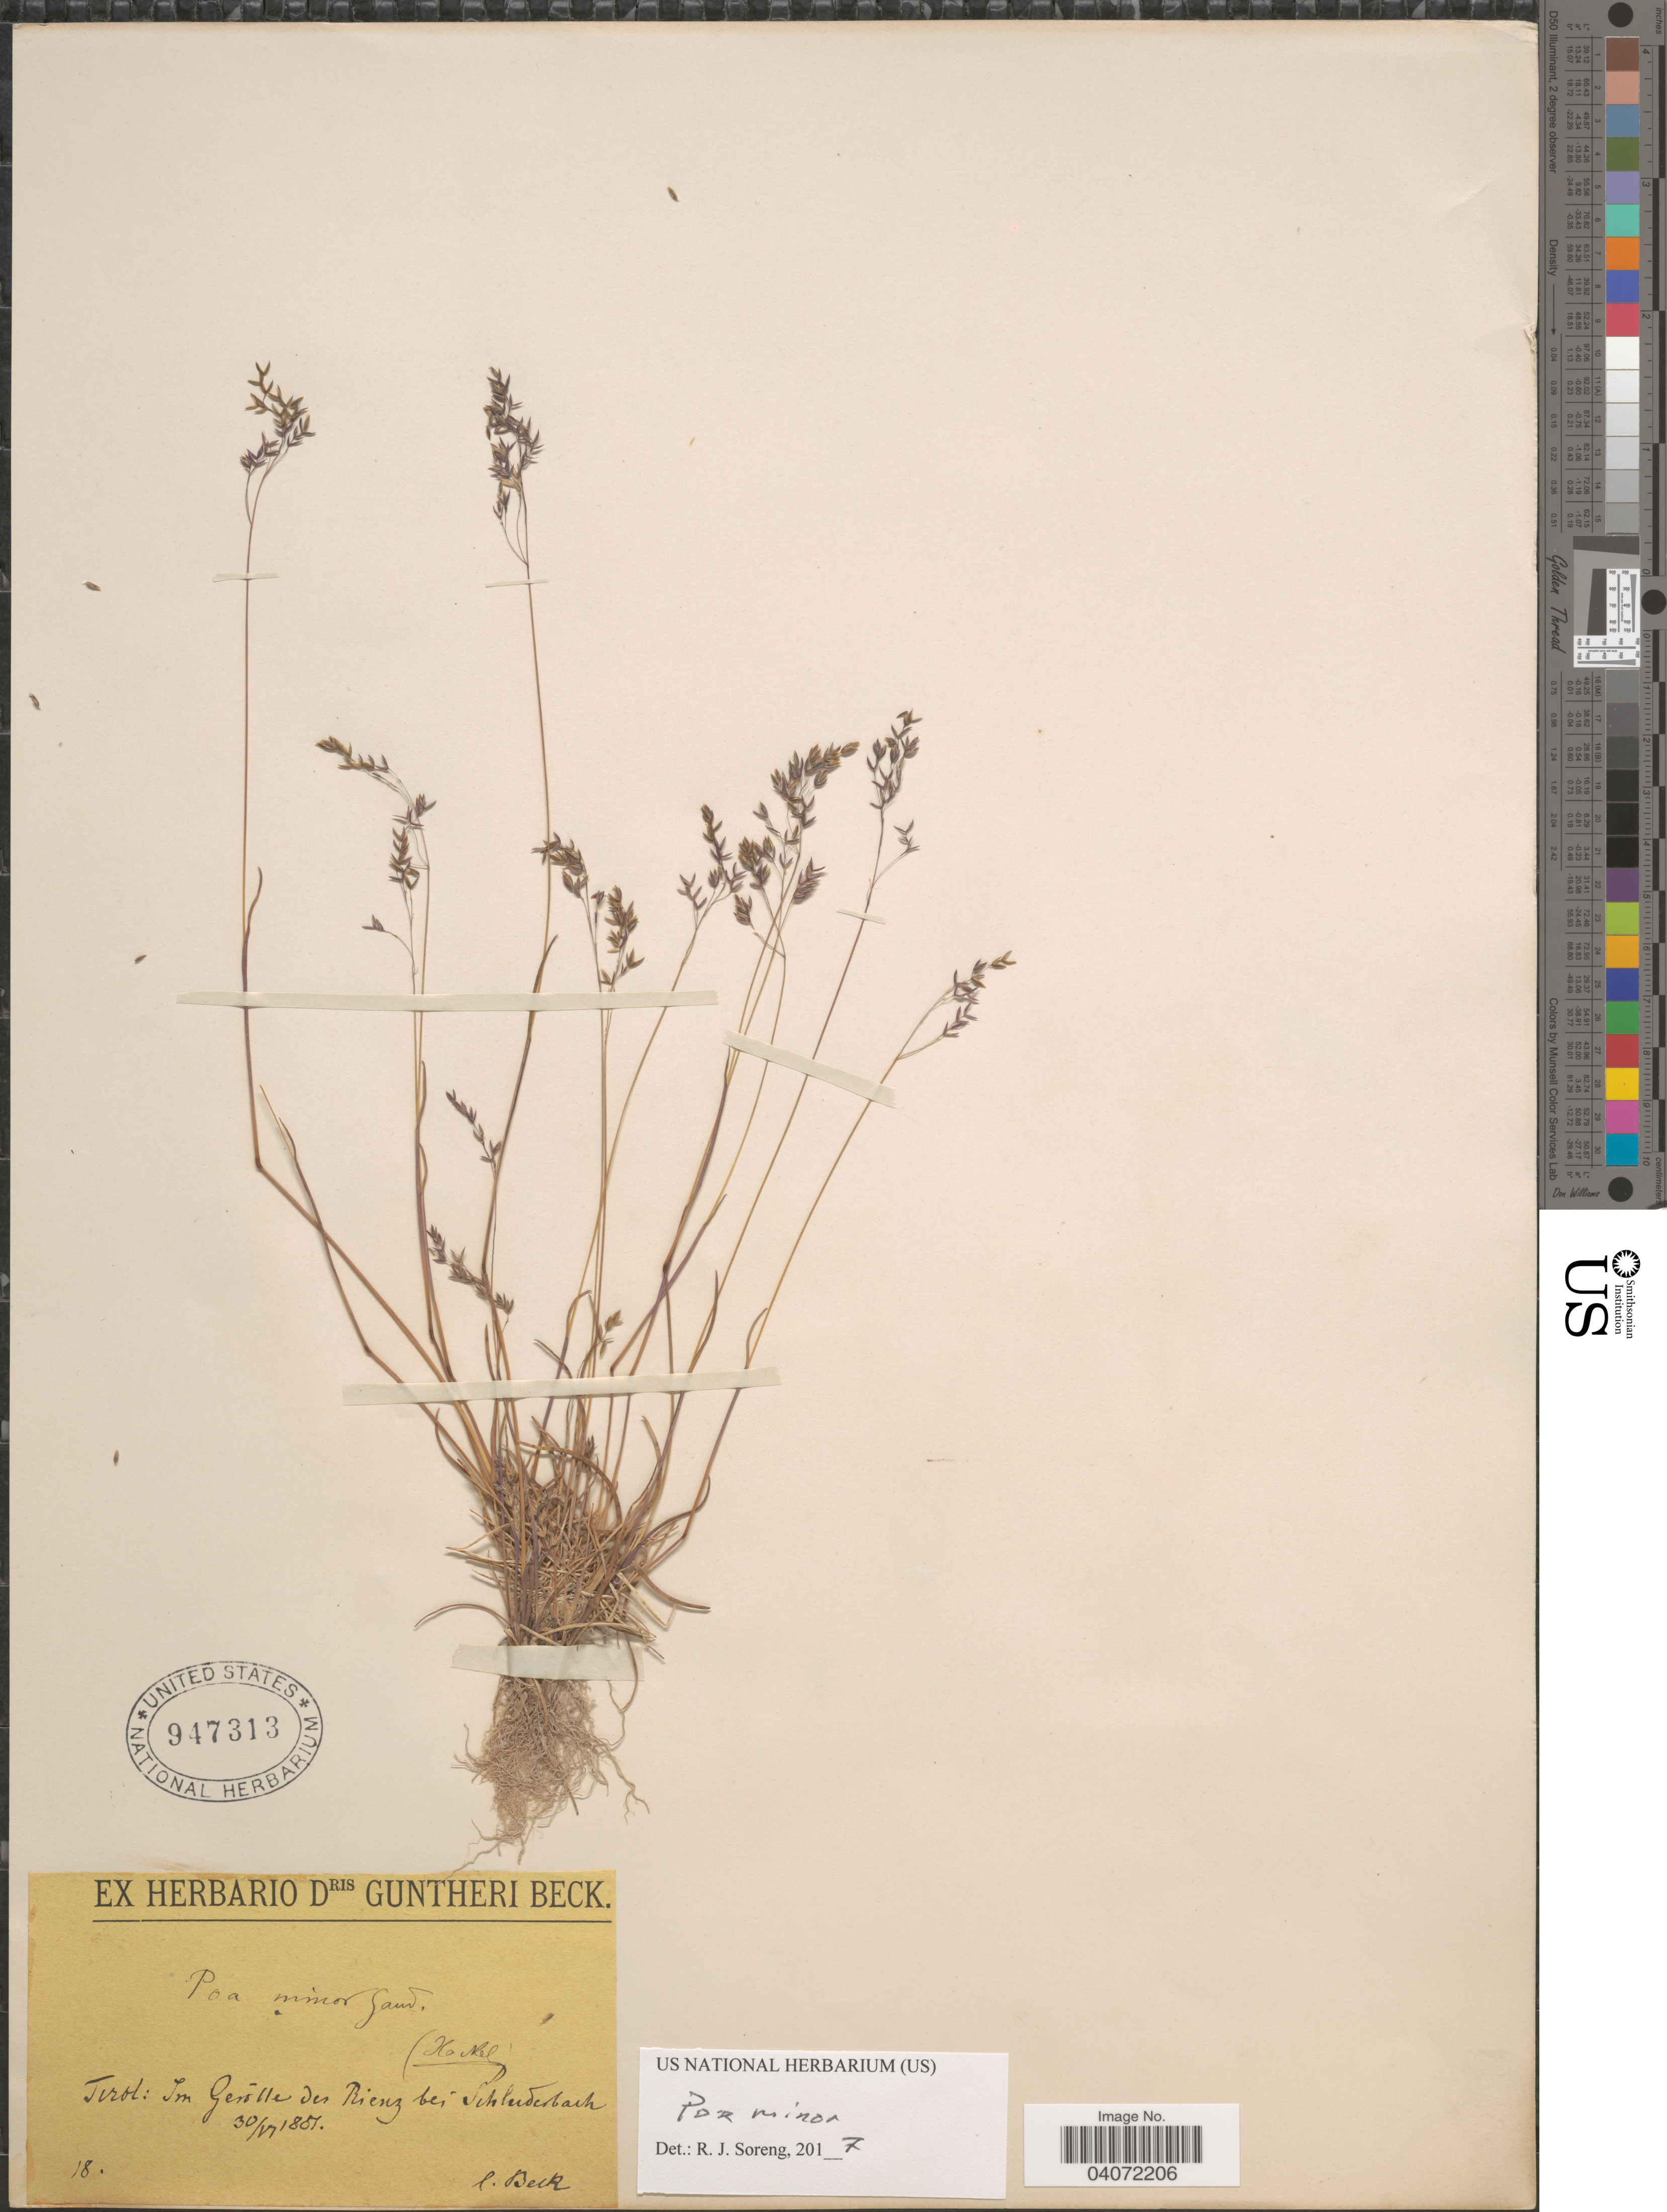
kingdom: Plantae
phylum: Tracheophyta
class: Liliopsida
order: Poales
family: Poaceae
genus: Poa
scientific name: Poa minor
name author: Gaudin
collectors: -- Beck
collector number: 18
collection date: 1881-06-30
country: Italy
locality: Tirol: Im Gerolle des Bienz bei Schluderbach.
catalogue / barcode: US 947313